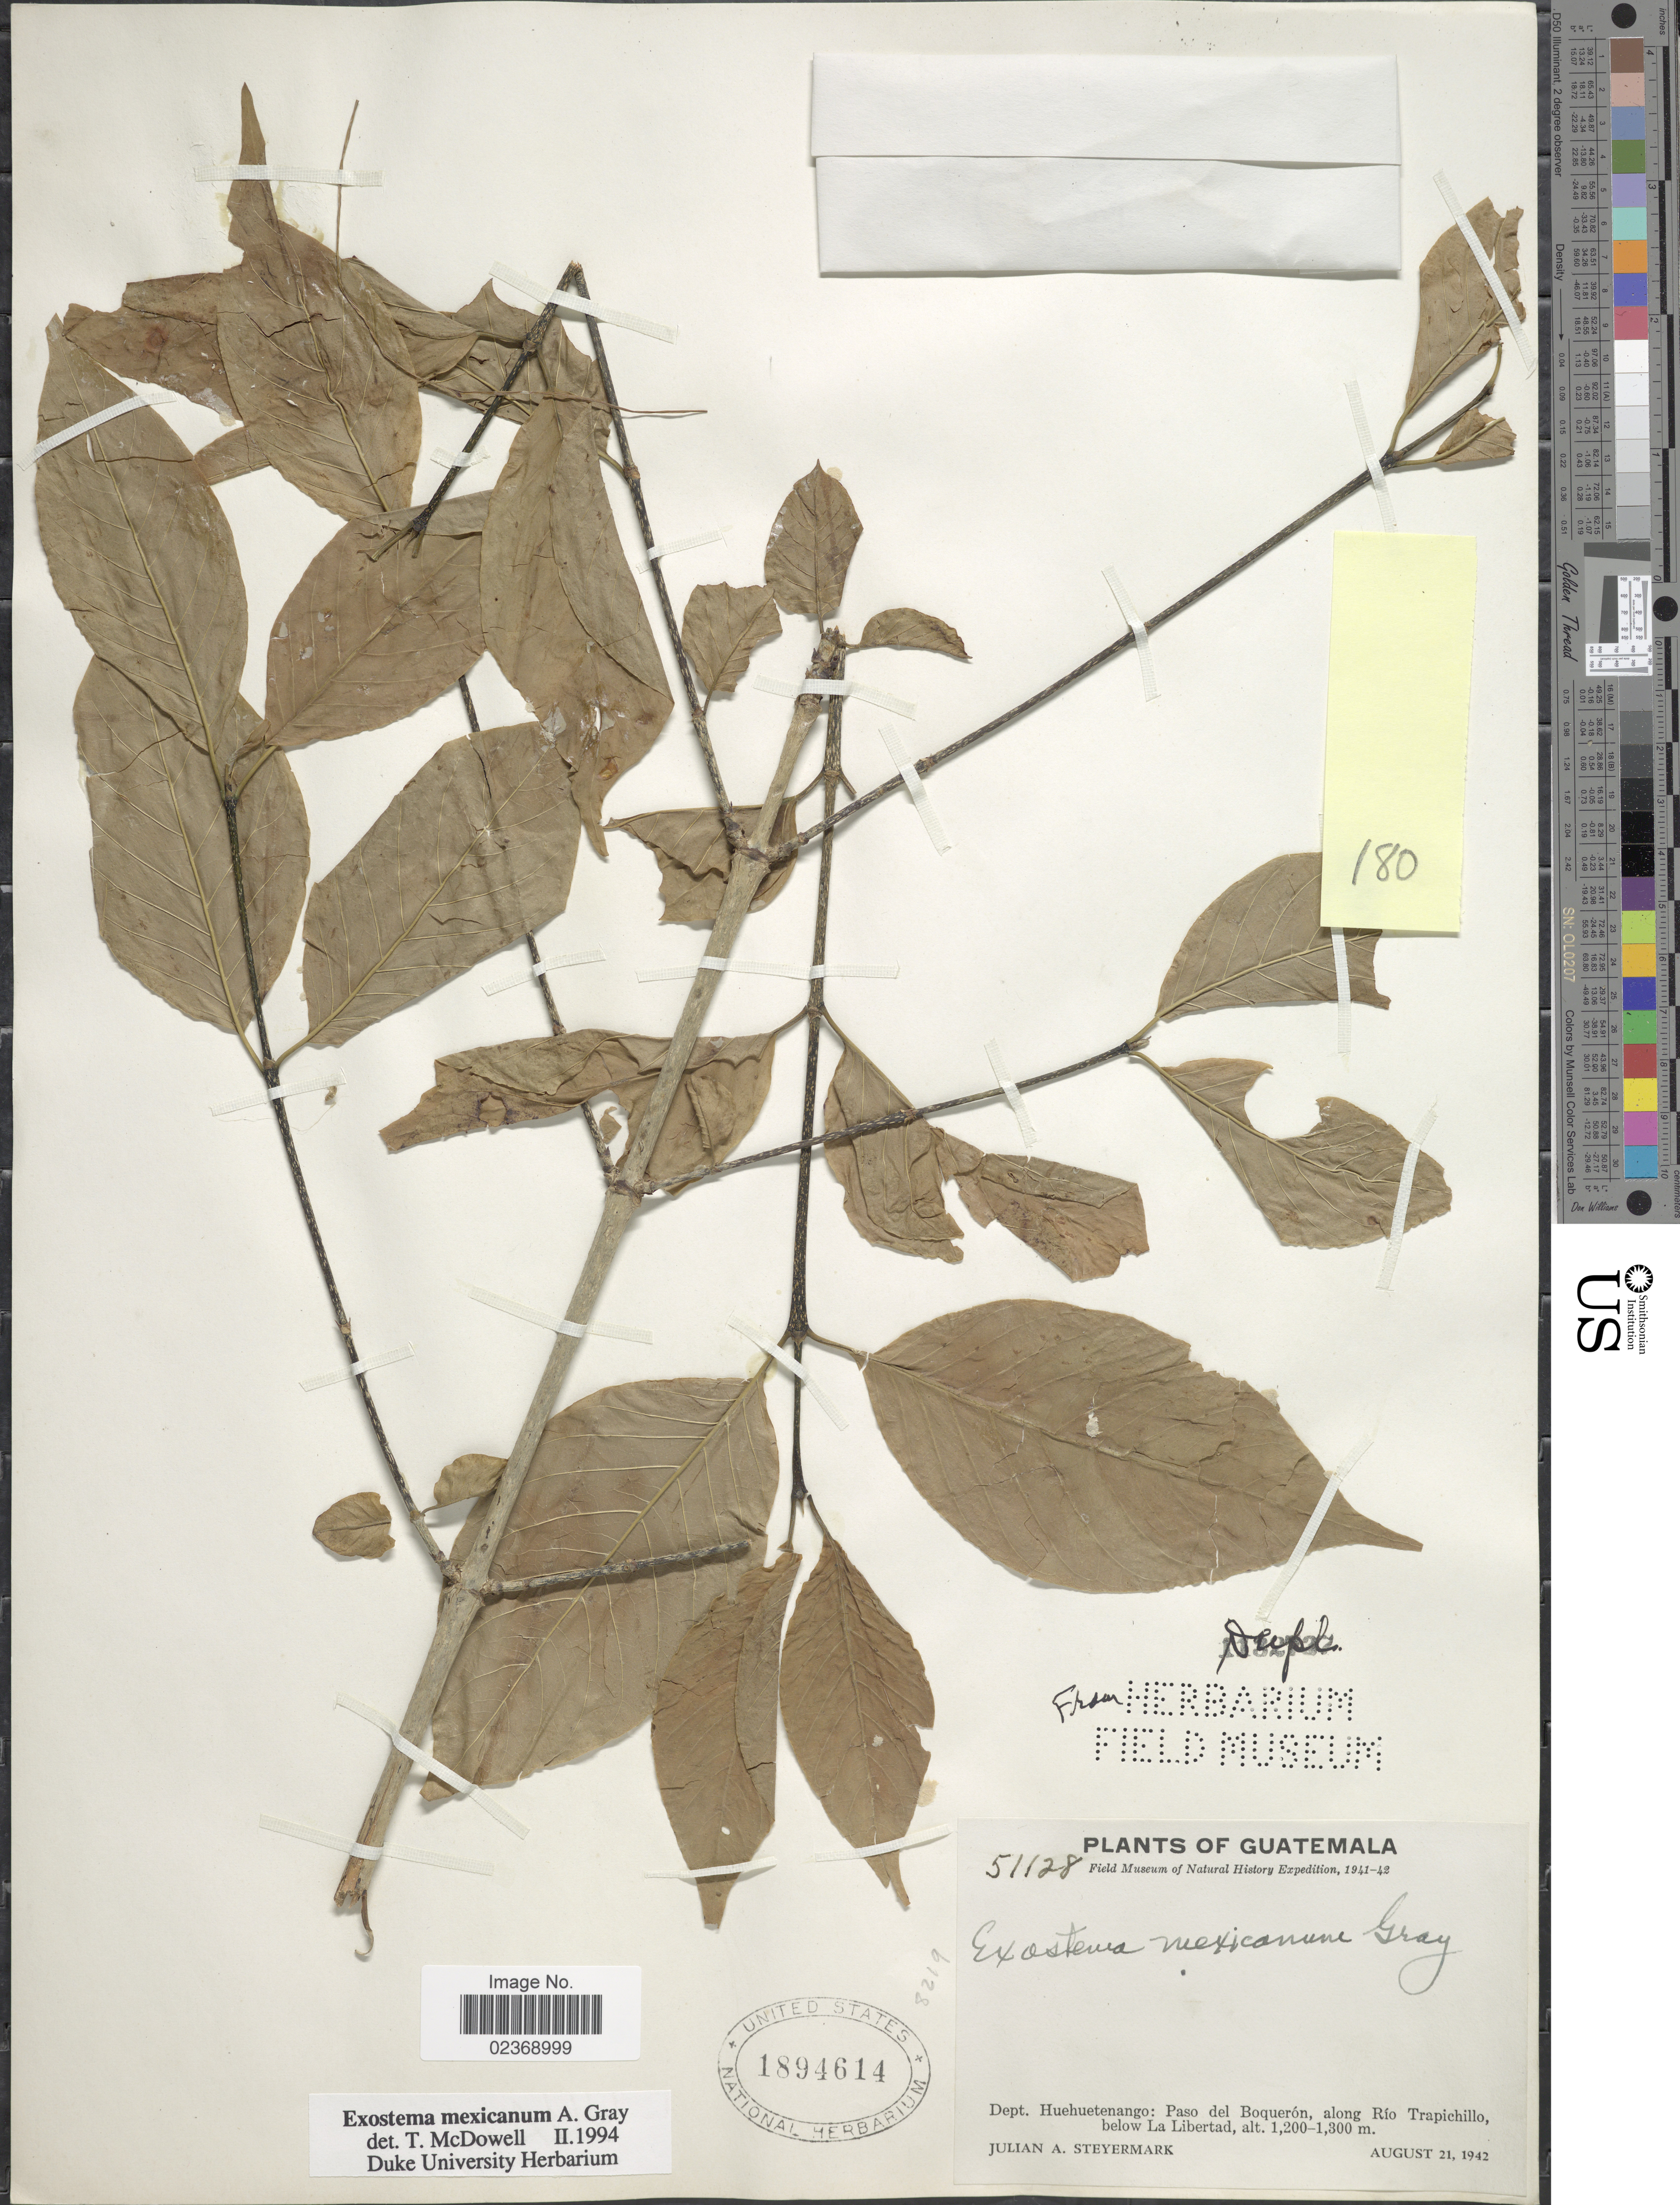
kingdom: Plantae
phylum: Tracheophyta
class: Magnoliopsida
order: Gentianales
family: Rubiaceae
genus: Exostema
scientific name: Exostema mexicanum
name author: A. Gray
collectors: J. Steyermark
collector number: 51128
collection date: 1942-08-21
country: Guatemala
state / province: Huehuetenango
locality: Paso del Boquerón, along Río Trapichillo, below La Libertad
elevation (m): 1200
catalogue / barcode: US 1894614